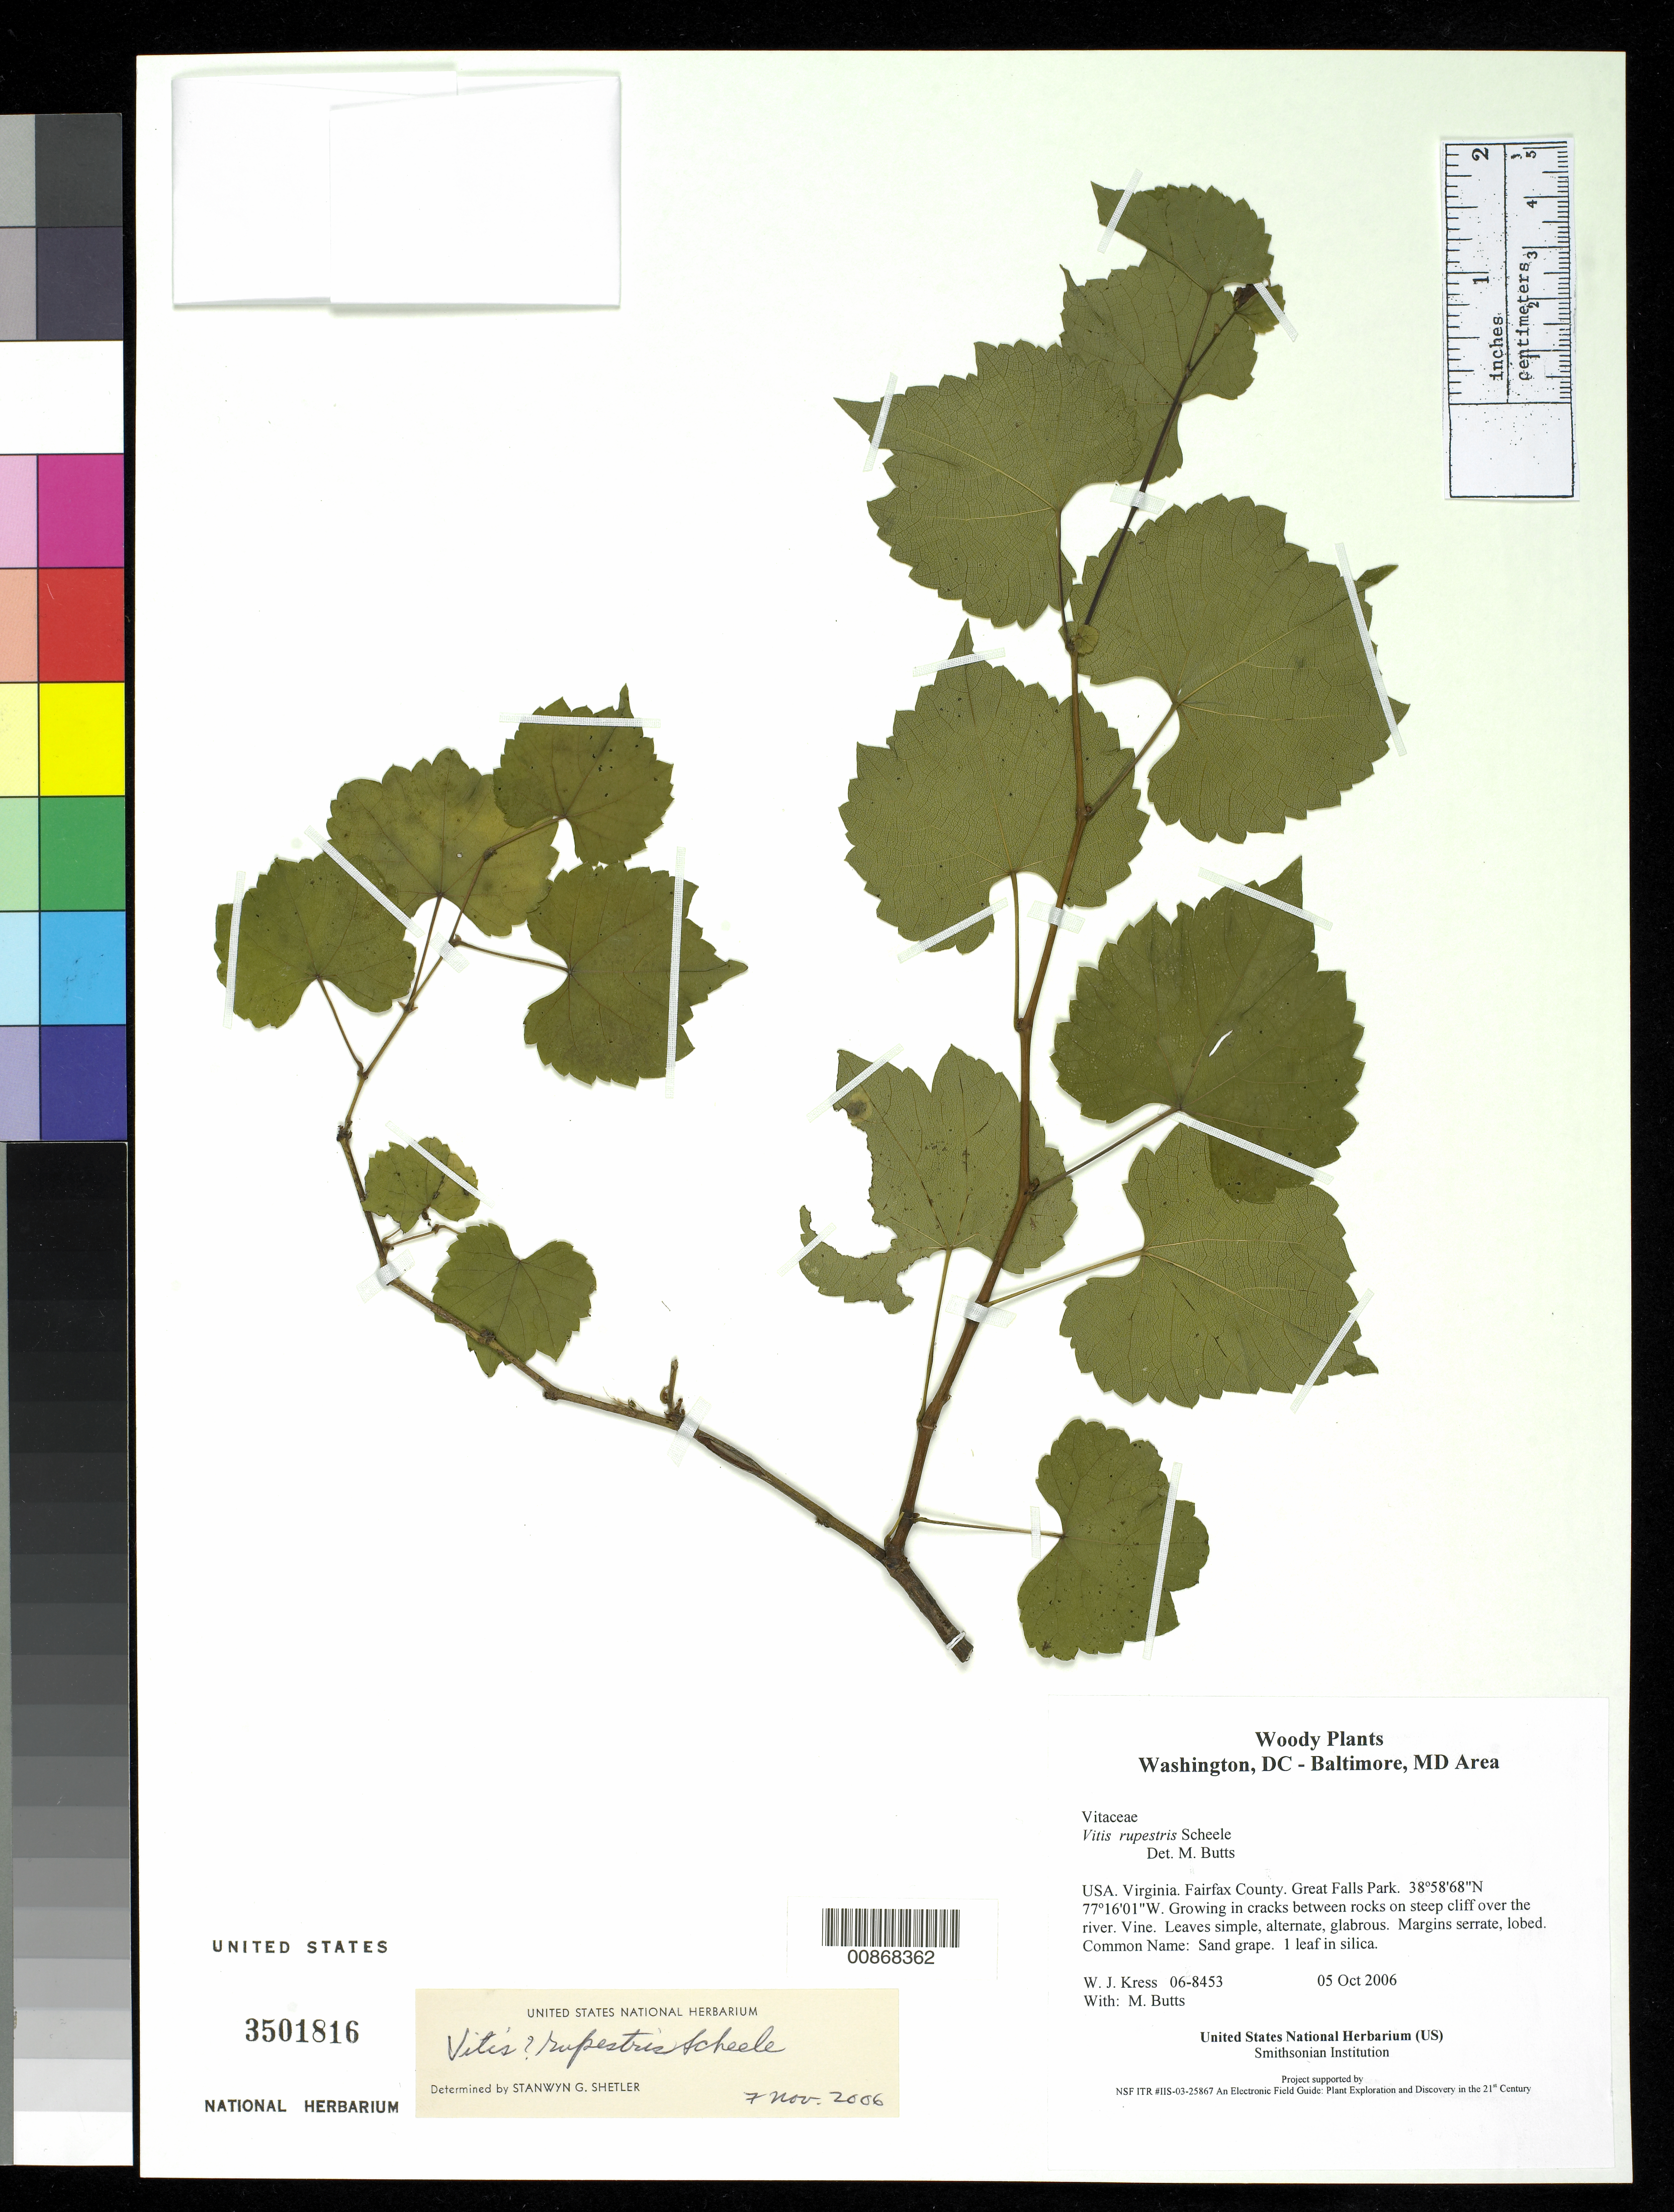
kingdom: Plantae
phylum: Tracheophyta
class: Magnoliopsida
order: Vitales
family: Vitaceae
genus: Vitis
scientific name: Vitis rupestris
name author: Scheele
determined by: Shetler, Stanwyn G., (US), NMNH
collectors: W. J. Kress & M. B. Butts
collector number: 06-8453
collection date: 2006-10-05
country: United States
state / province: Virginia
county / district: Fairfax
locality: Great Falls Park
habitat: Growing in cracks between rocks on steep cliff over the river.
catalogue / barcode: US 3501816